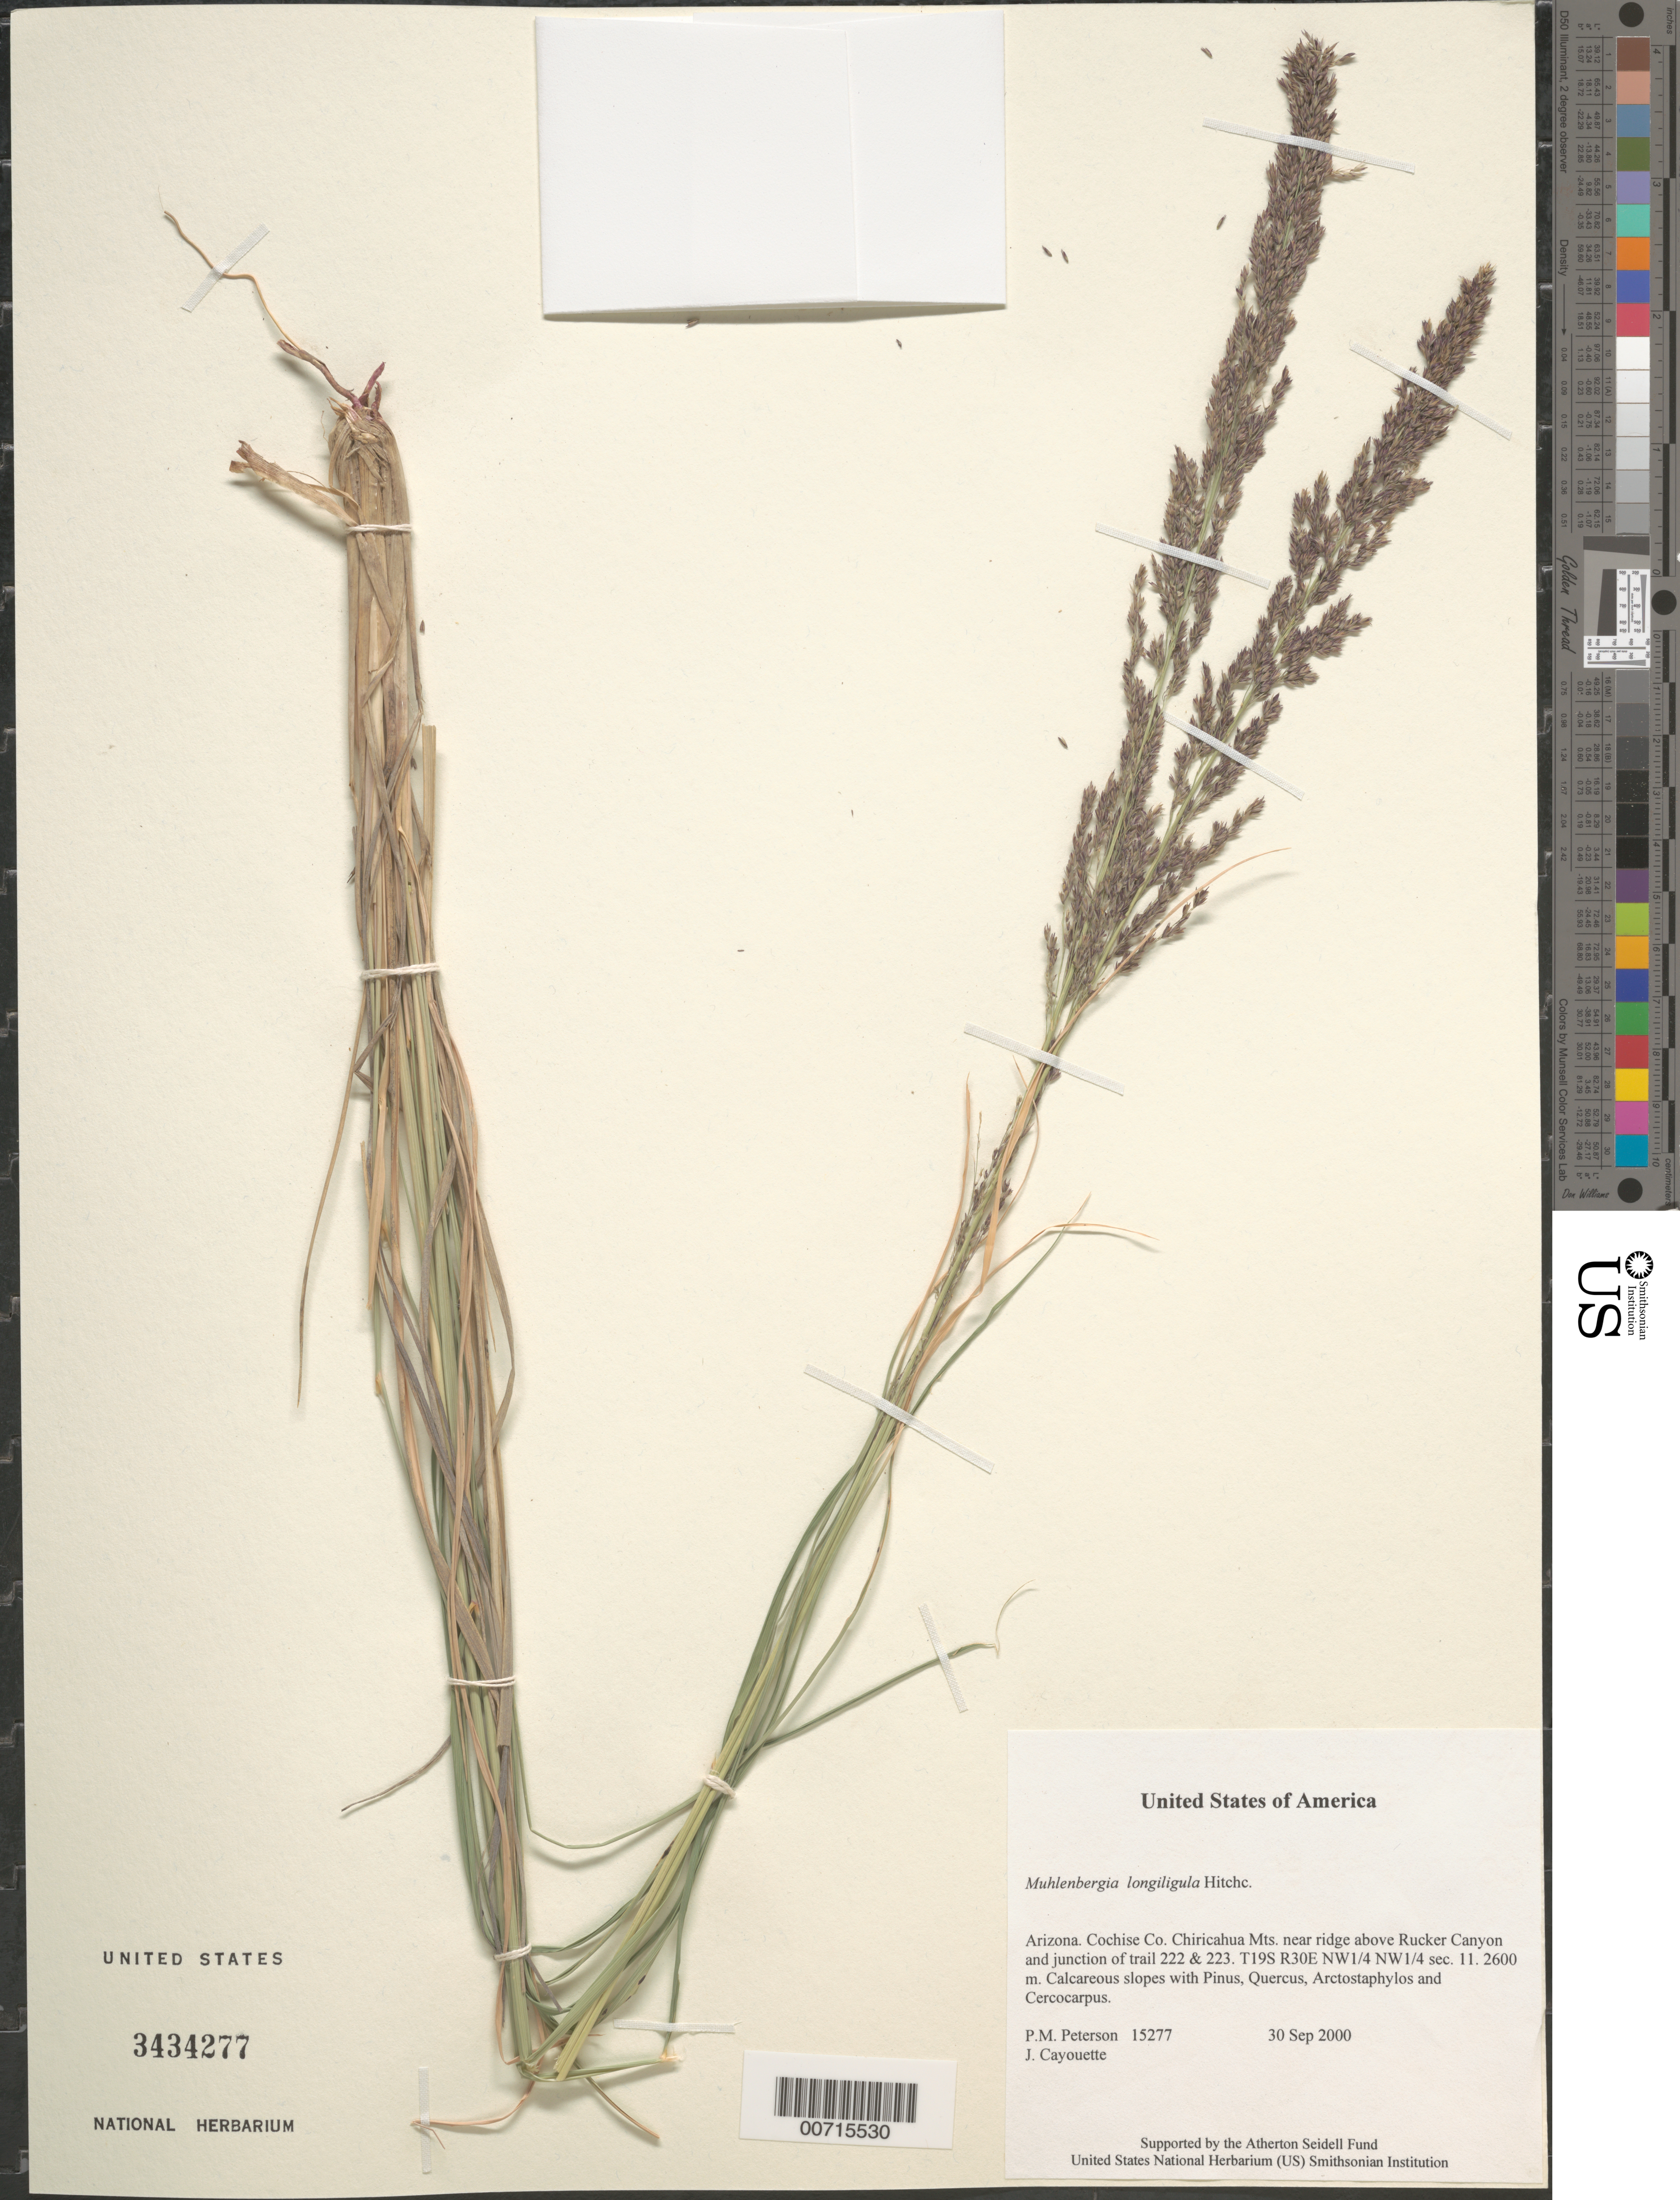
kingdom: Plantae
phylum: Tracheophyta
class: Liliopsida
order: Poales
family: Poaceae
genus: Muhlenbergia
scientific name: Muhlenbergia longiligula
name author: Hitchc.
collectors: P. M. Peterson & J. Cayouette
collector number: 15277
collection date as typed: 30 Sep 2000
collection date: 2000-09-30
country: United States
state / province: Arizona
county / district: Cochise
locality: Chiricahua Mts. near ridge above Rucker Canyon and junction of trail 222 & 223. T19S R30E NW1/4 NW1/4 sec. 11.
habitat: Calcareous slopes with Pinus, Quercus, Arctostaphylos and Cercocarpus.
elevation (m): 2600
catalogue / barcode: US 3434277